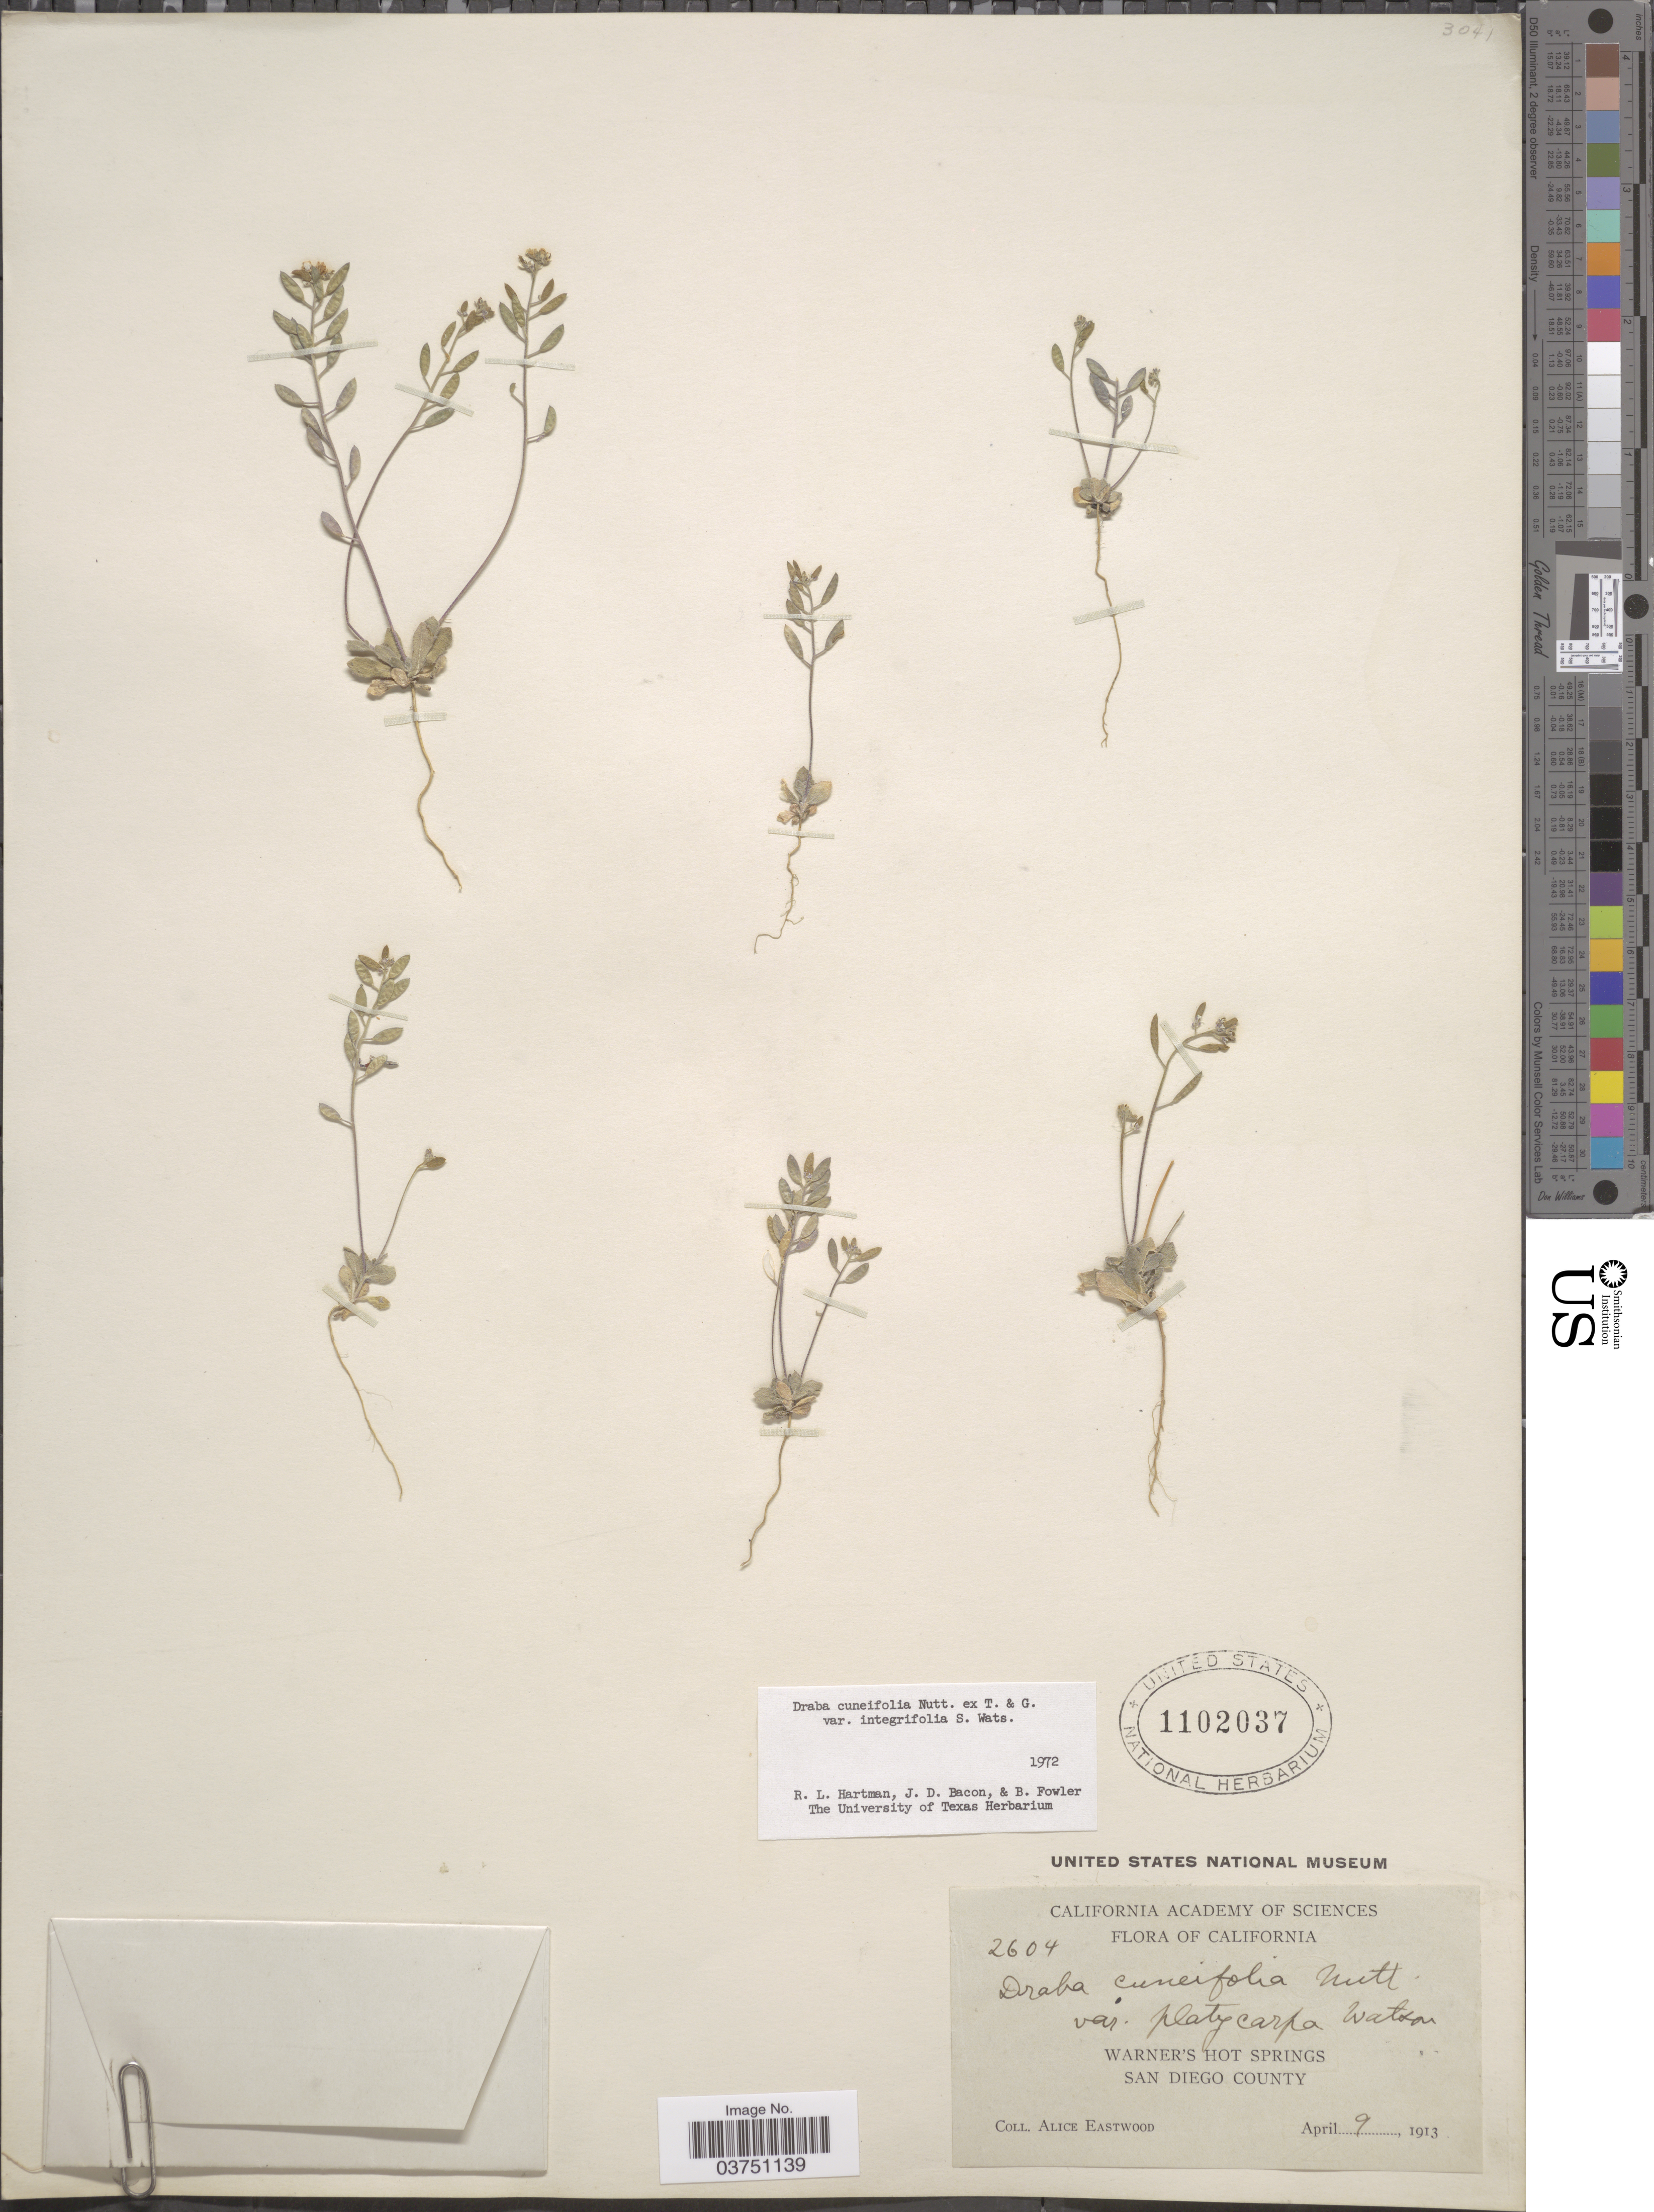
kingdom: Plantae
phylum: Tracheophyta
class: Magnoliopsida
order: Brassicales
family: Brassicaceae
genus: Draba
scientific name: Draba cuneifolia var. integrifolia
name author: S. Watson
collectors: A. Eastwood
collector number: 2604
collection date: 1913-04-09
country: United States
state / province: California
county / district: San Diego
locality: Warner's Hot Springs, San Diego County.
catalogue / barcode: US 1102037